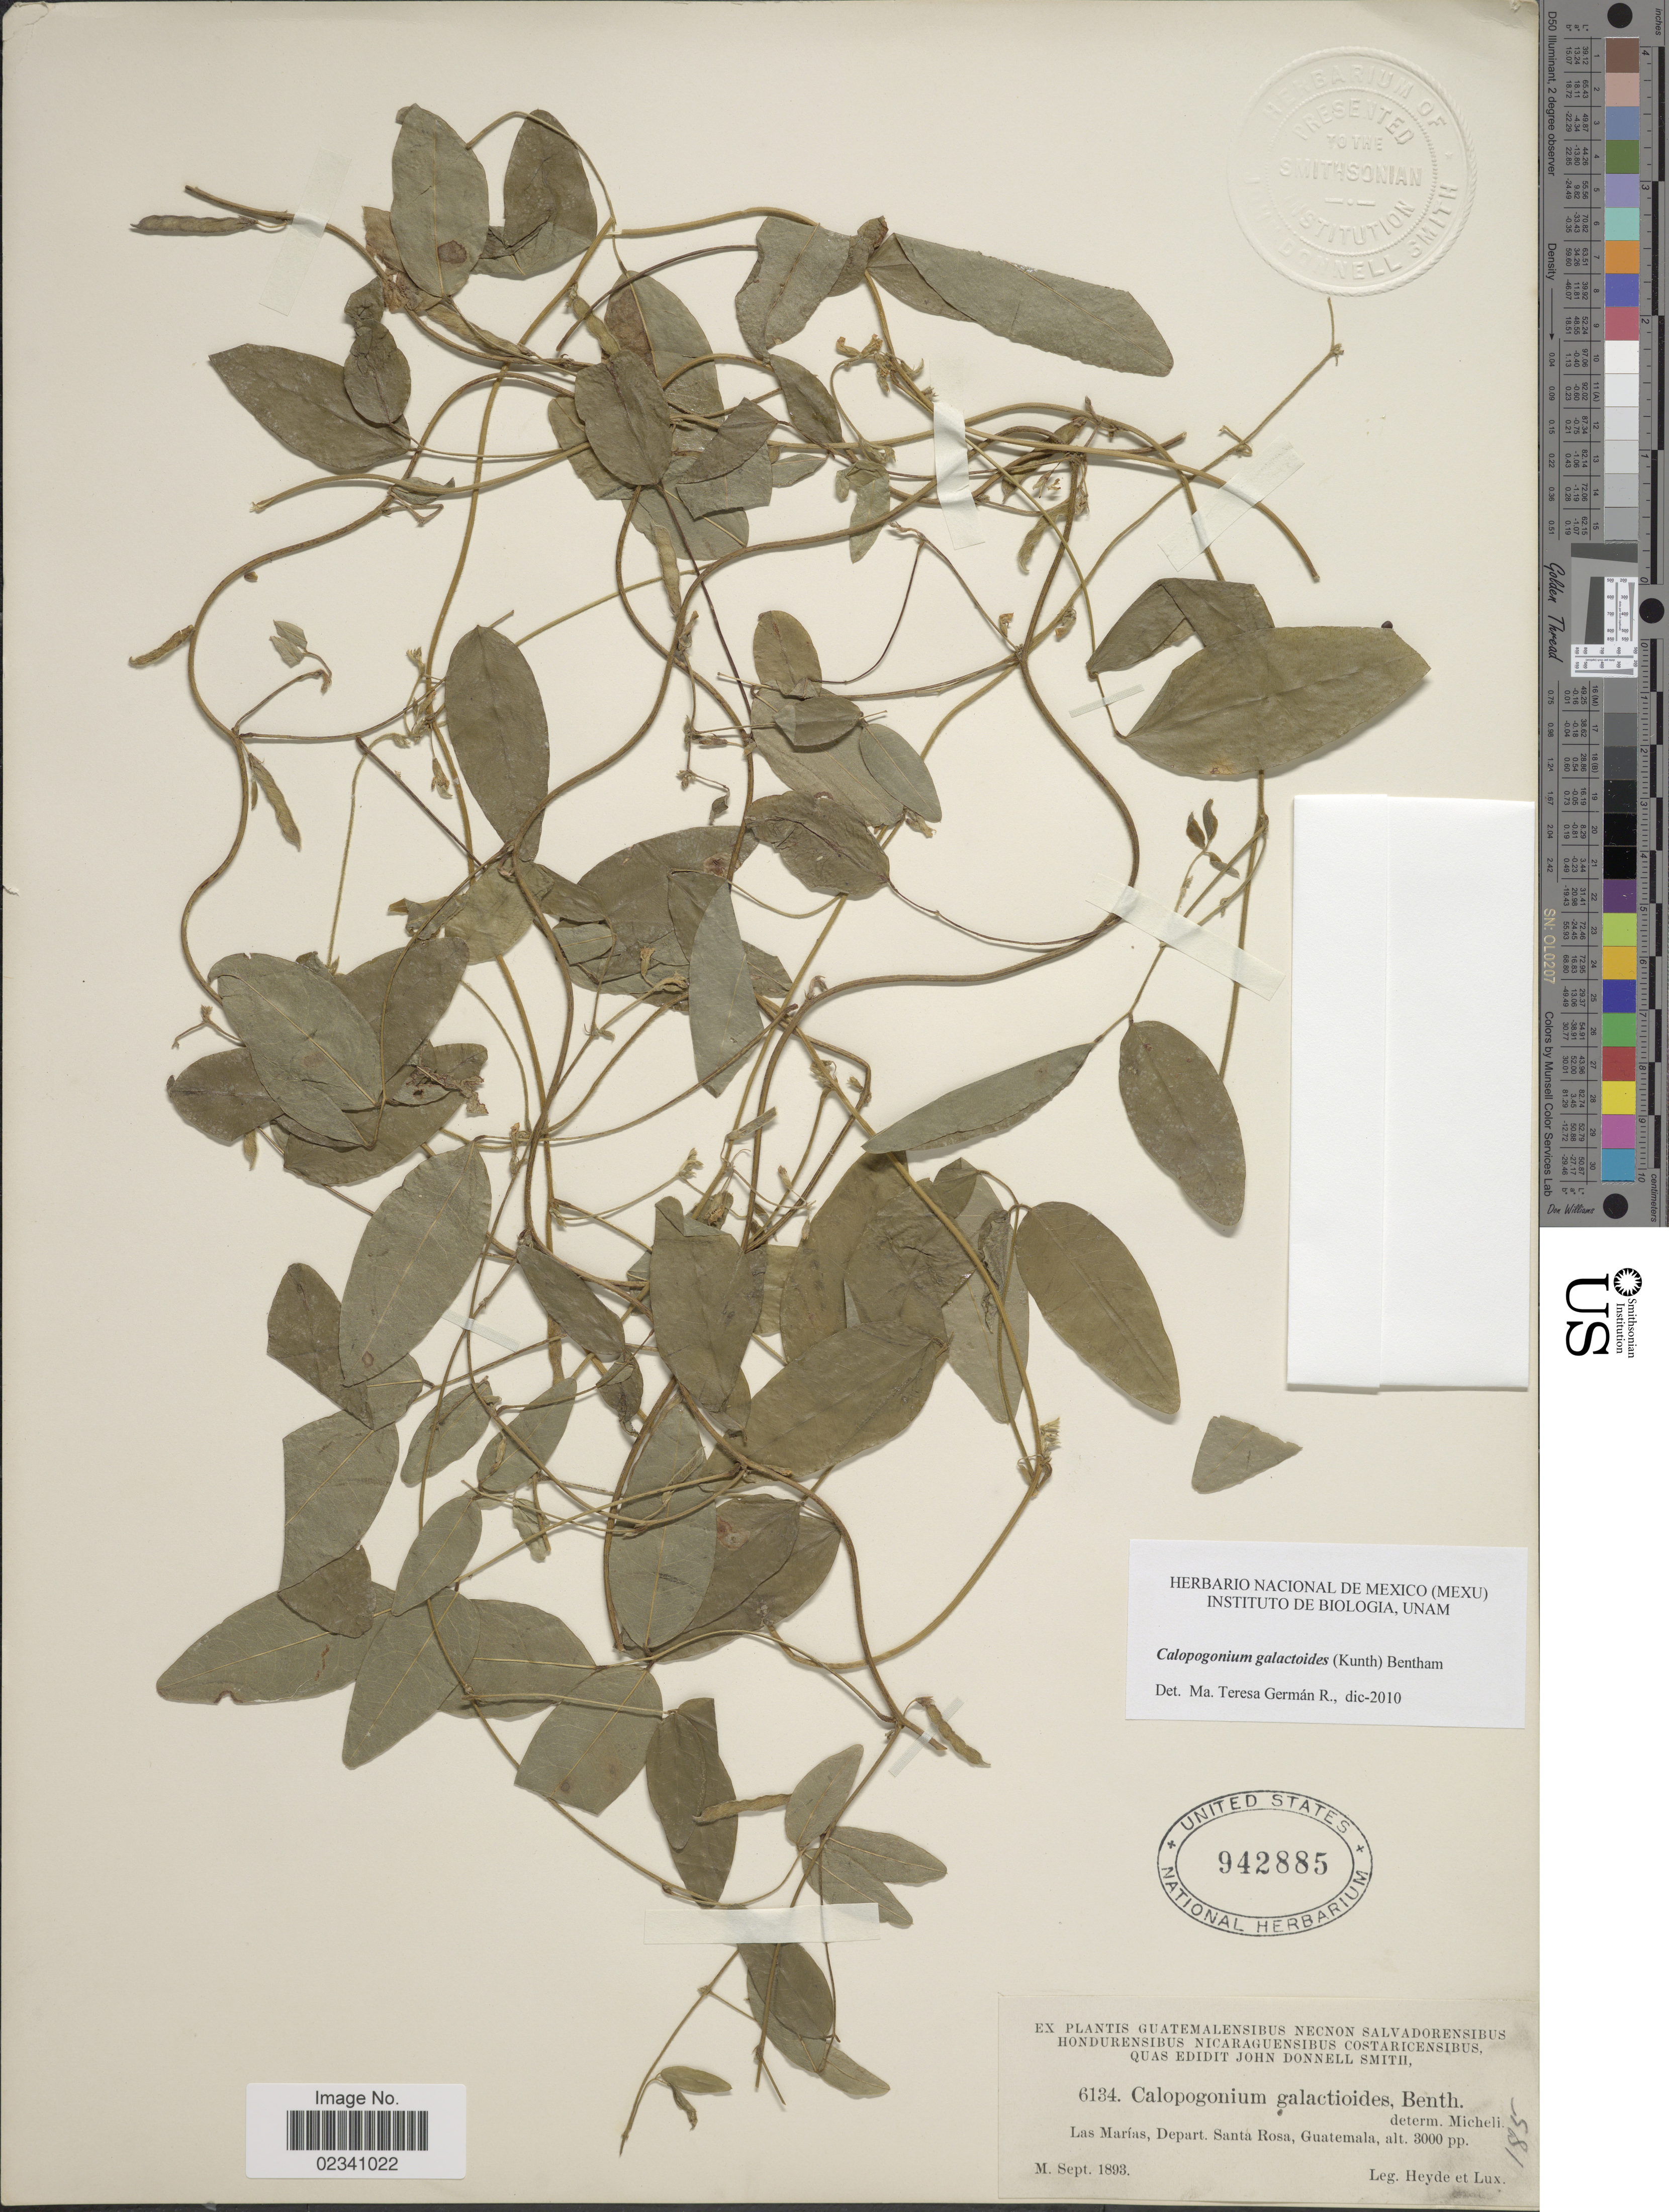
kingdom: Plantae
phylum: Tracheophyta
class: Magnoliopsida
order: Fabales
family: Fabaceae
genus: Calopogonium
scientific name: Calopogonium galactioides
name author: (Kunth) Hemsl.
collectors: Heyde & Lux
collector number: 6134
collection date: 1893-09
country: Guatemala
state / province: Santa Rosa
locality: Las Marias, Depart, Santa Rosa, Guatemala.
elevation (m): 914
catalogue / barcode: US 942885